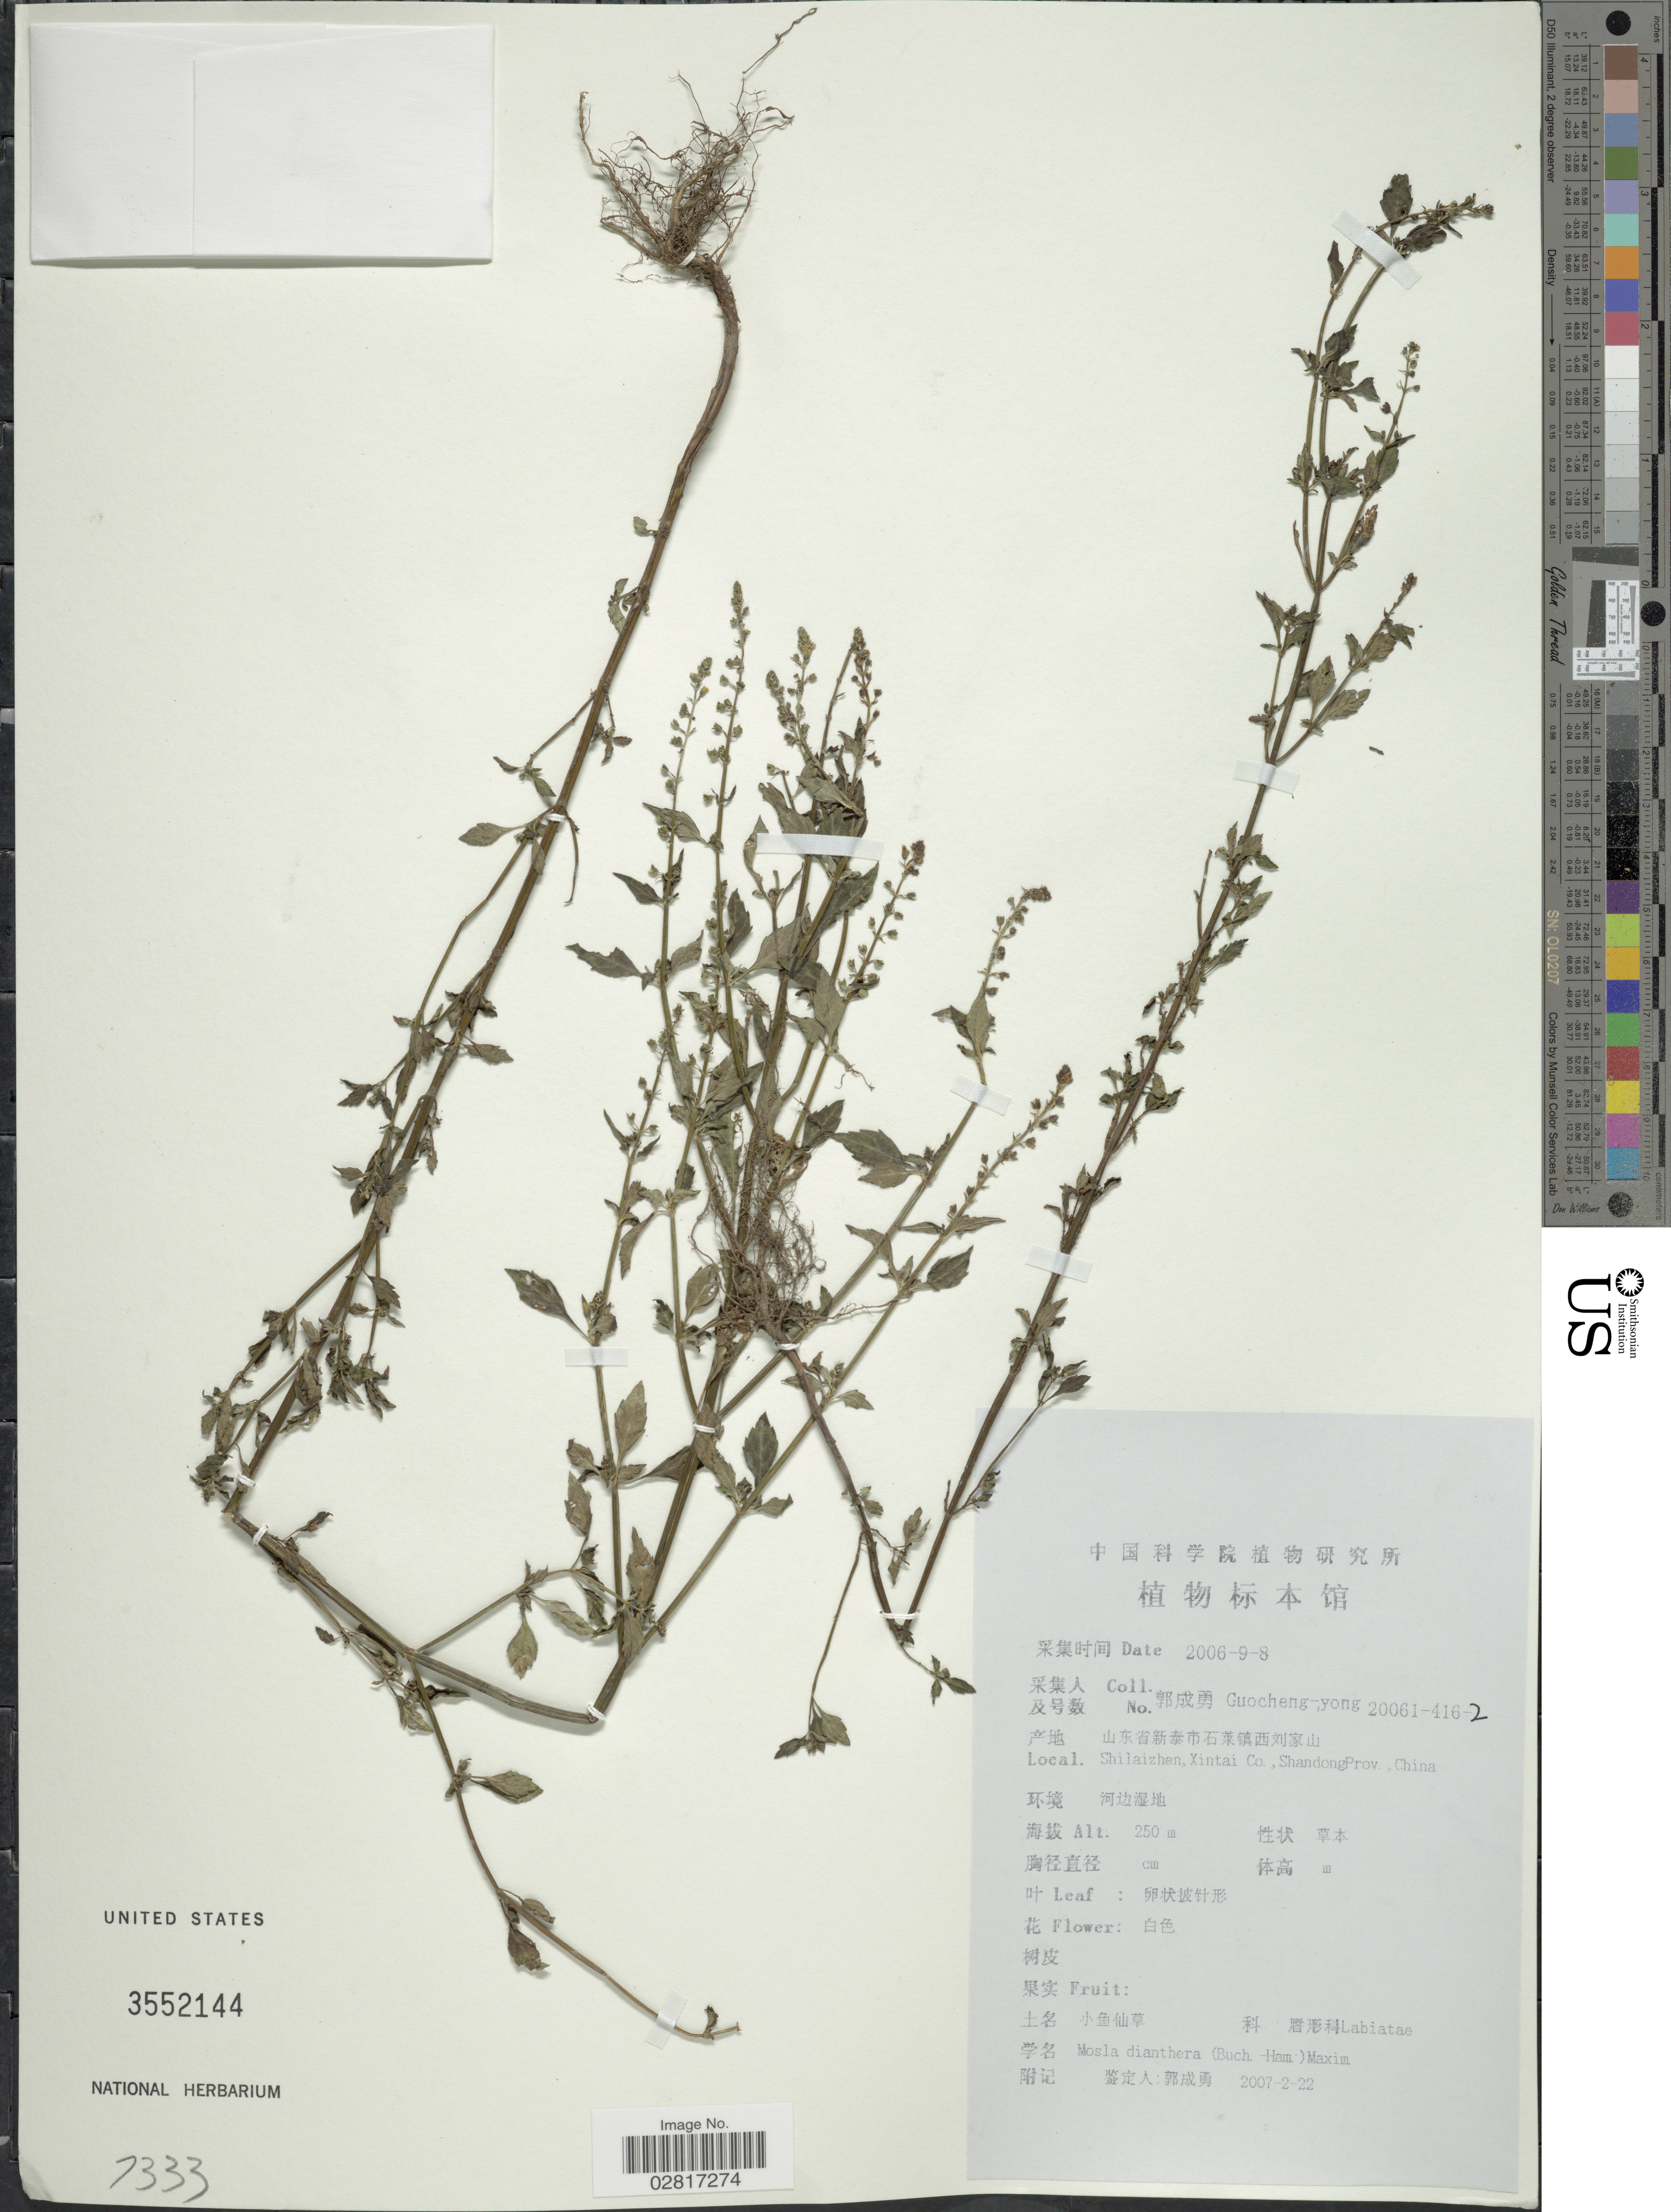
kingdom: Plantae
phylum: Tracheophyta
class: Magnoliopsida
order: Lamiales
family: Lamiaceae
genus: Mosla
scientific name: Mosla dianthera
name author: (Roxb.) Maxim.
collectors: Guo cheng-yong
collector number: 20061-416-2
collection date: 2006-09-08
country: China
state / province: Shandong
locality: Shilaizhen, Xintai Co.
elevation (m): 250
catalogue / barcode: US 3552144